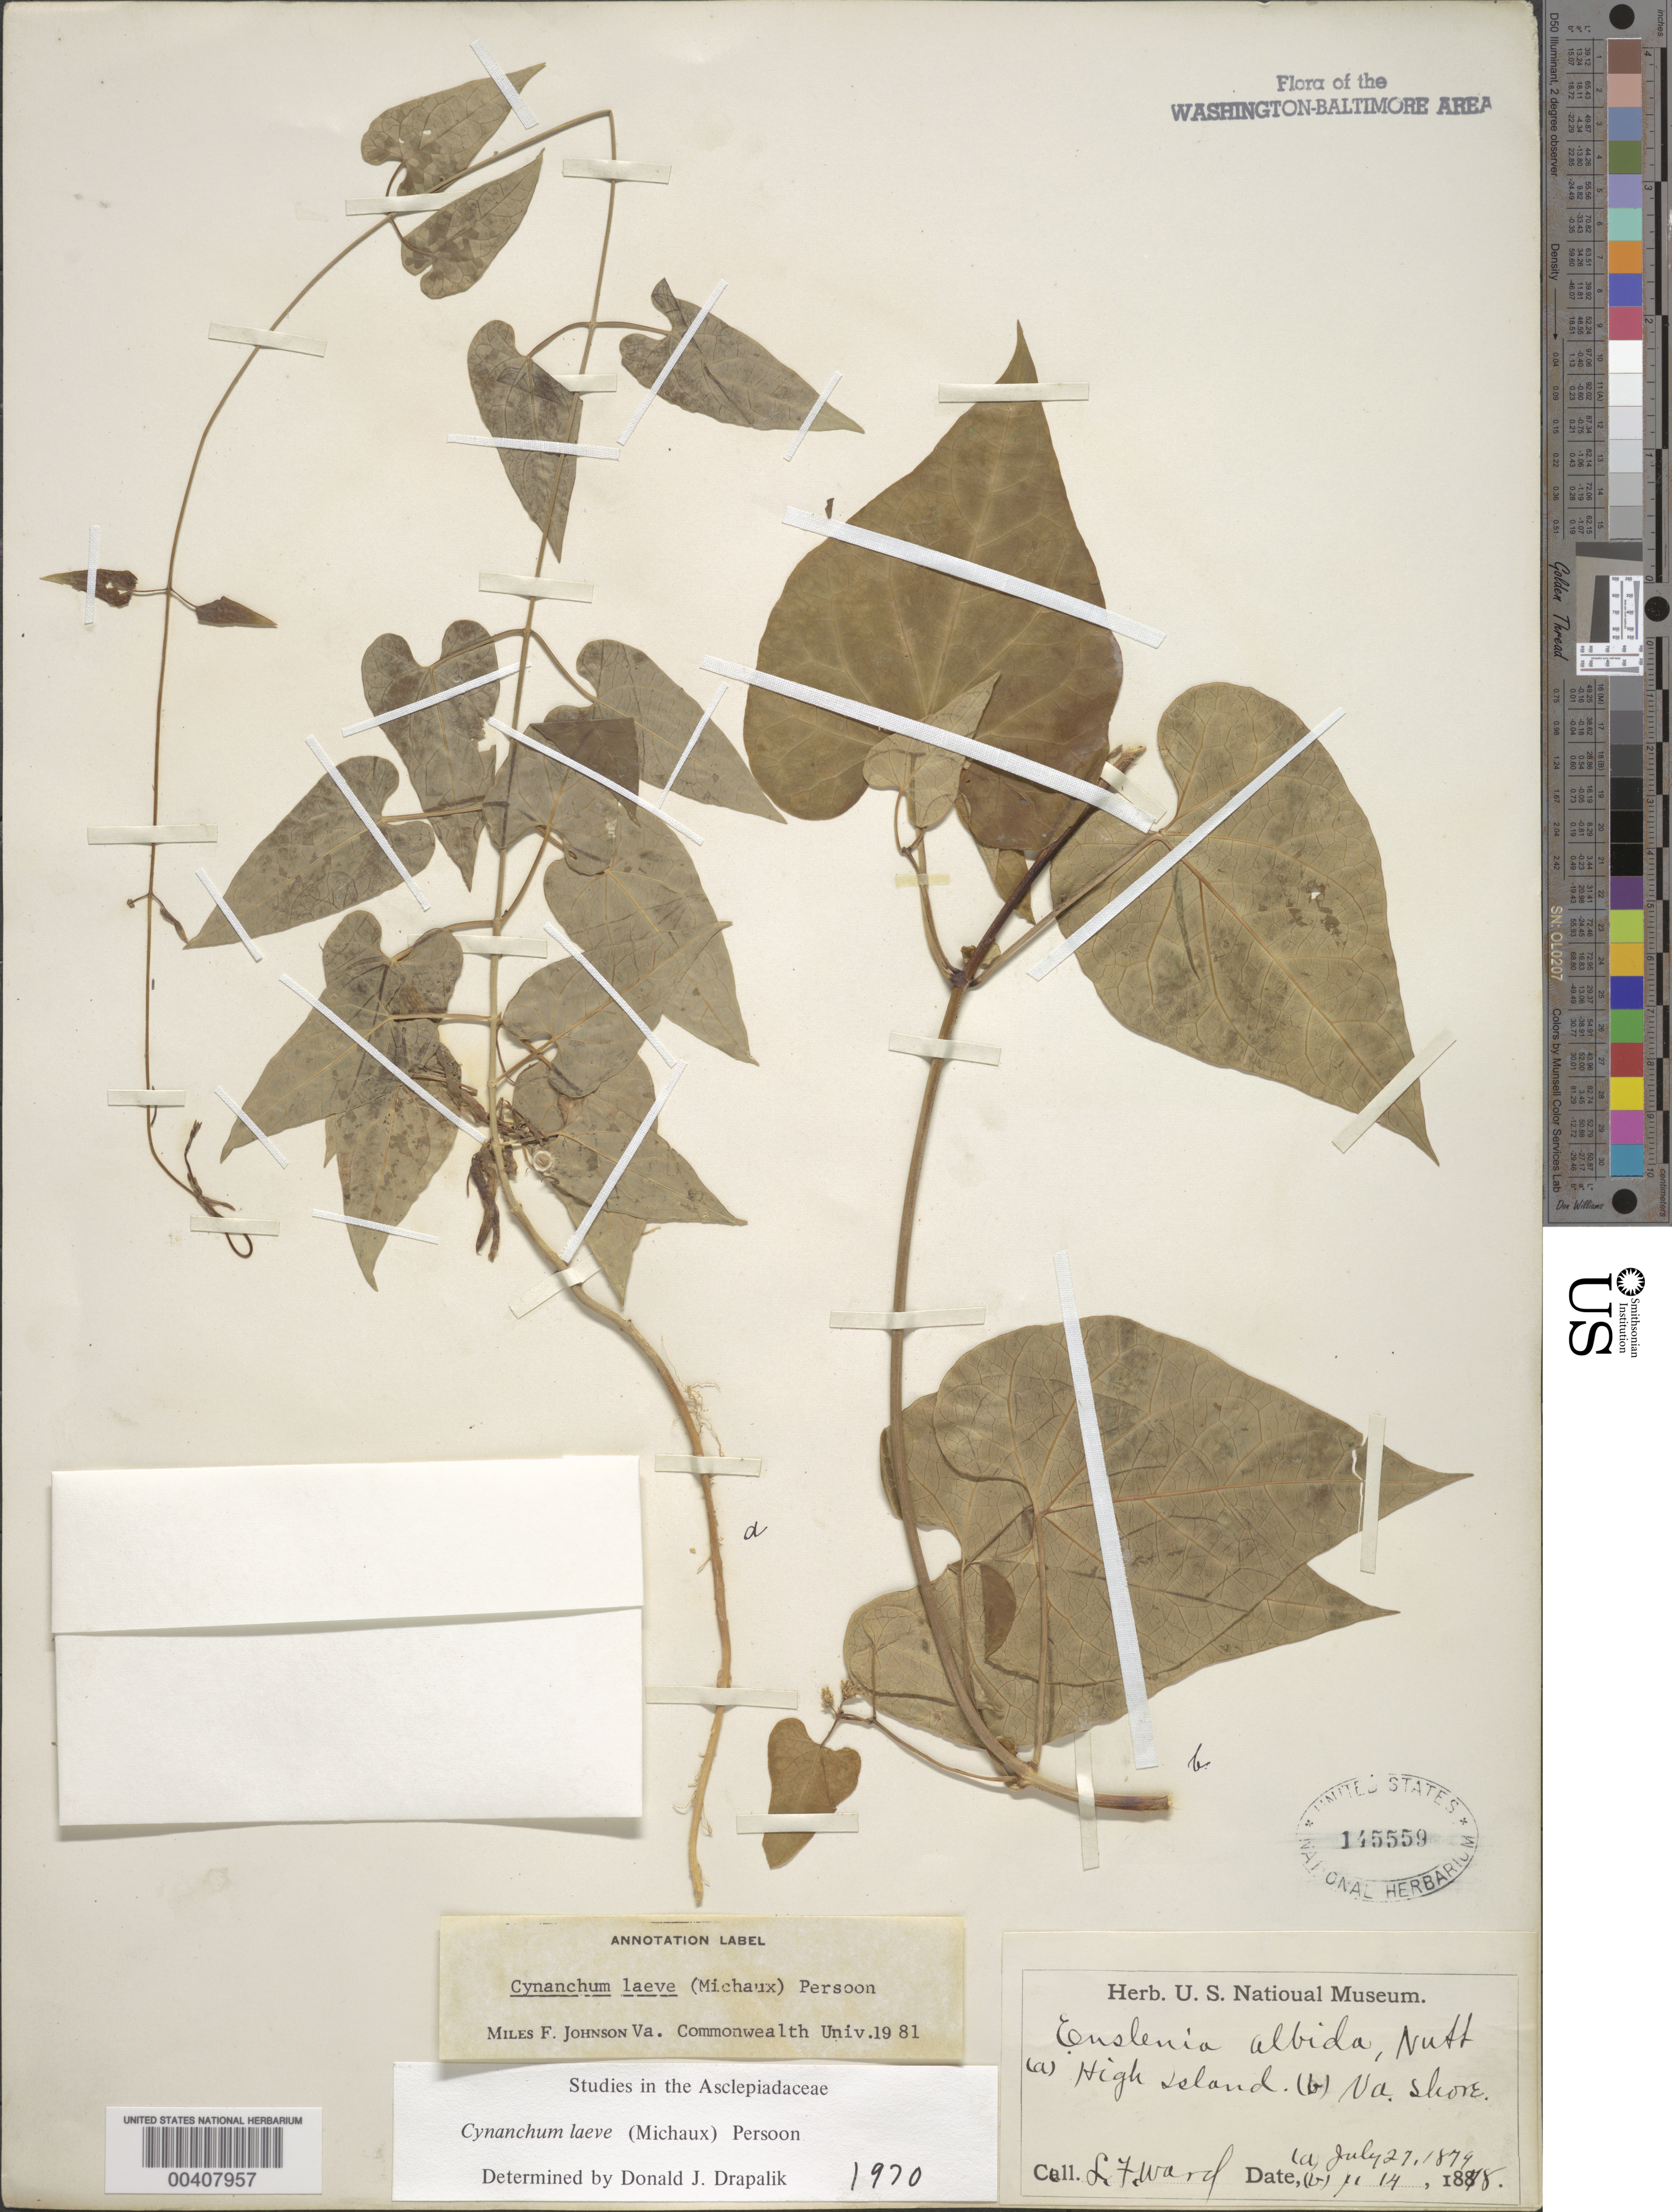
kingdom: Plantae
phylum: Tracheophyta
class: Magnoliopsida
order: Gentianales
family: Apocynaceae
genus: Cynanchum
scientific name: Cynanchum laeve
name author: (Michx.) Pers.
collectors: L. F. Ward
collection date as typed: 27 Jul 1879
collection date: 1879-07-27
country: United States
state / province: Maryland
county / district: Montgomery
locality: High Island C. & O. Canal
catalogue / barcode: US 145559